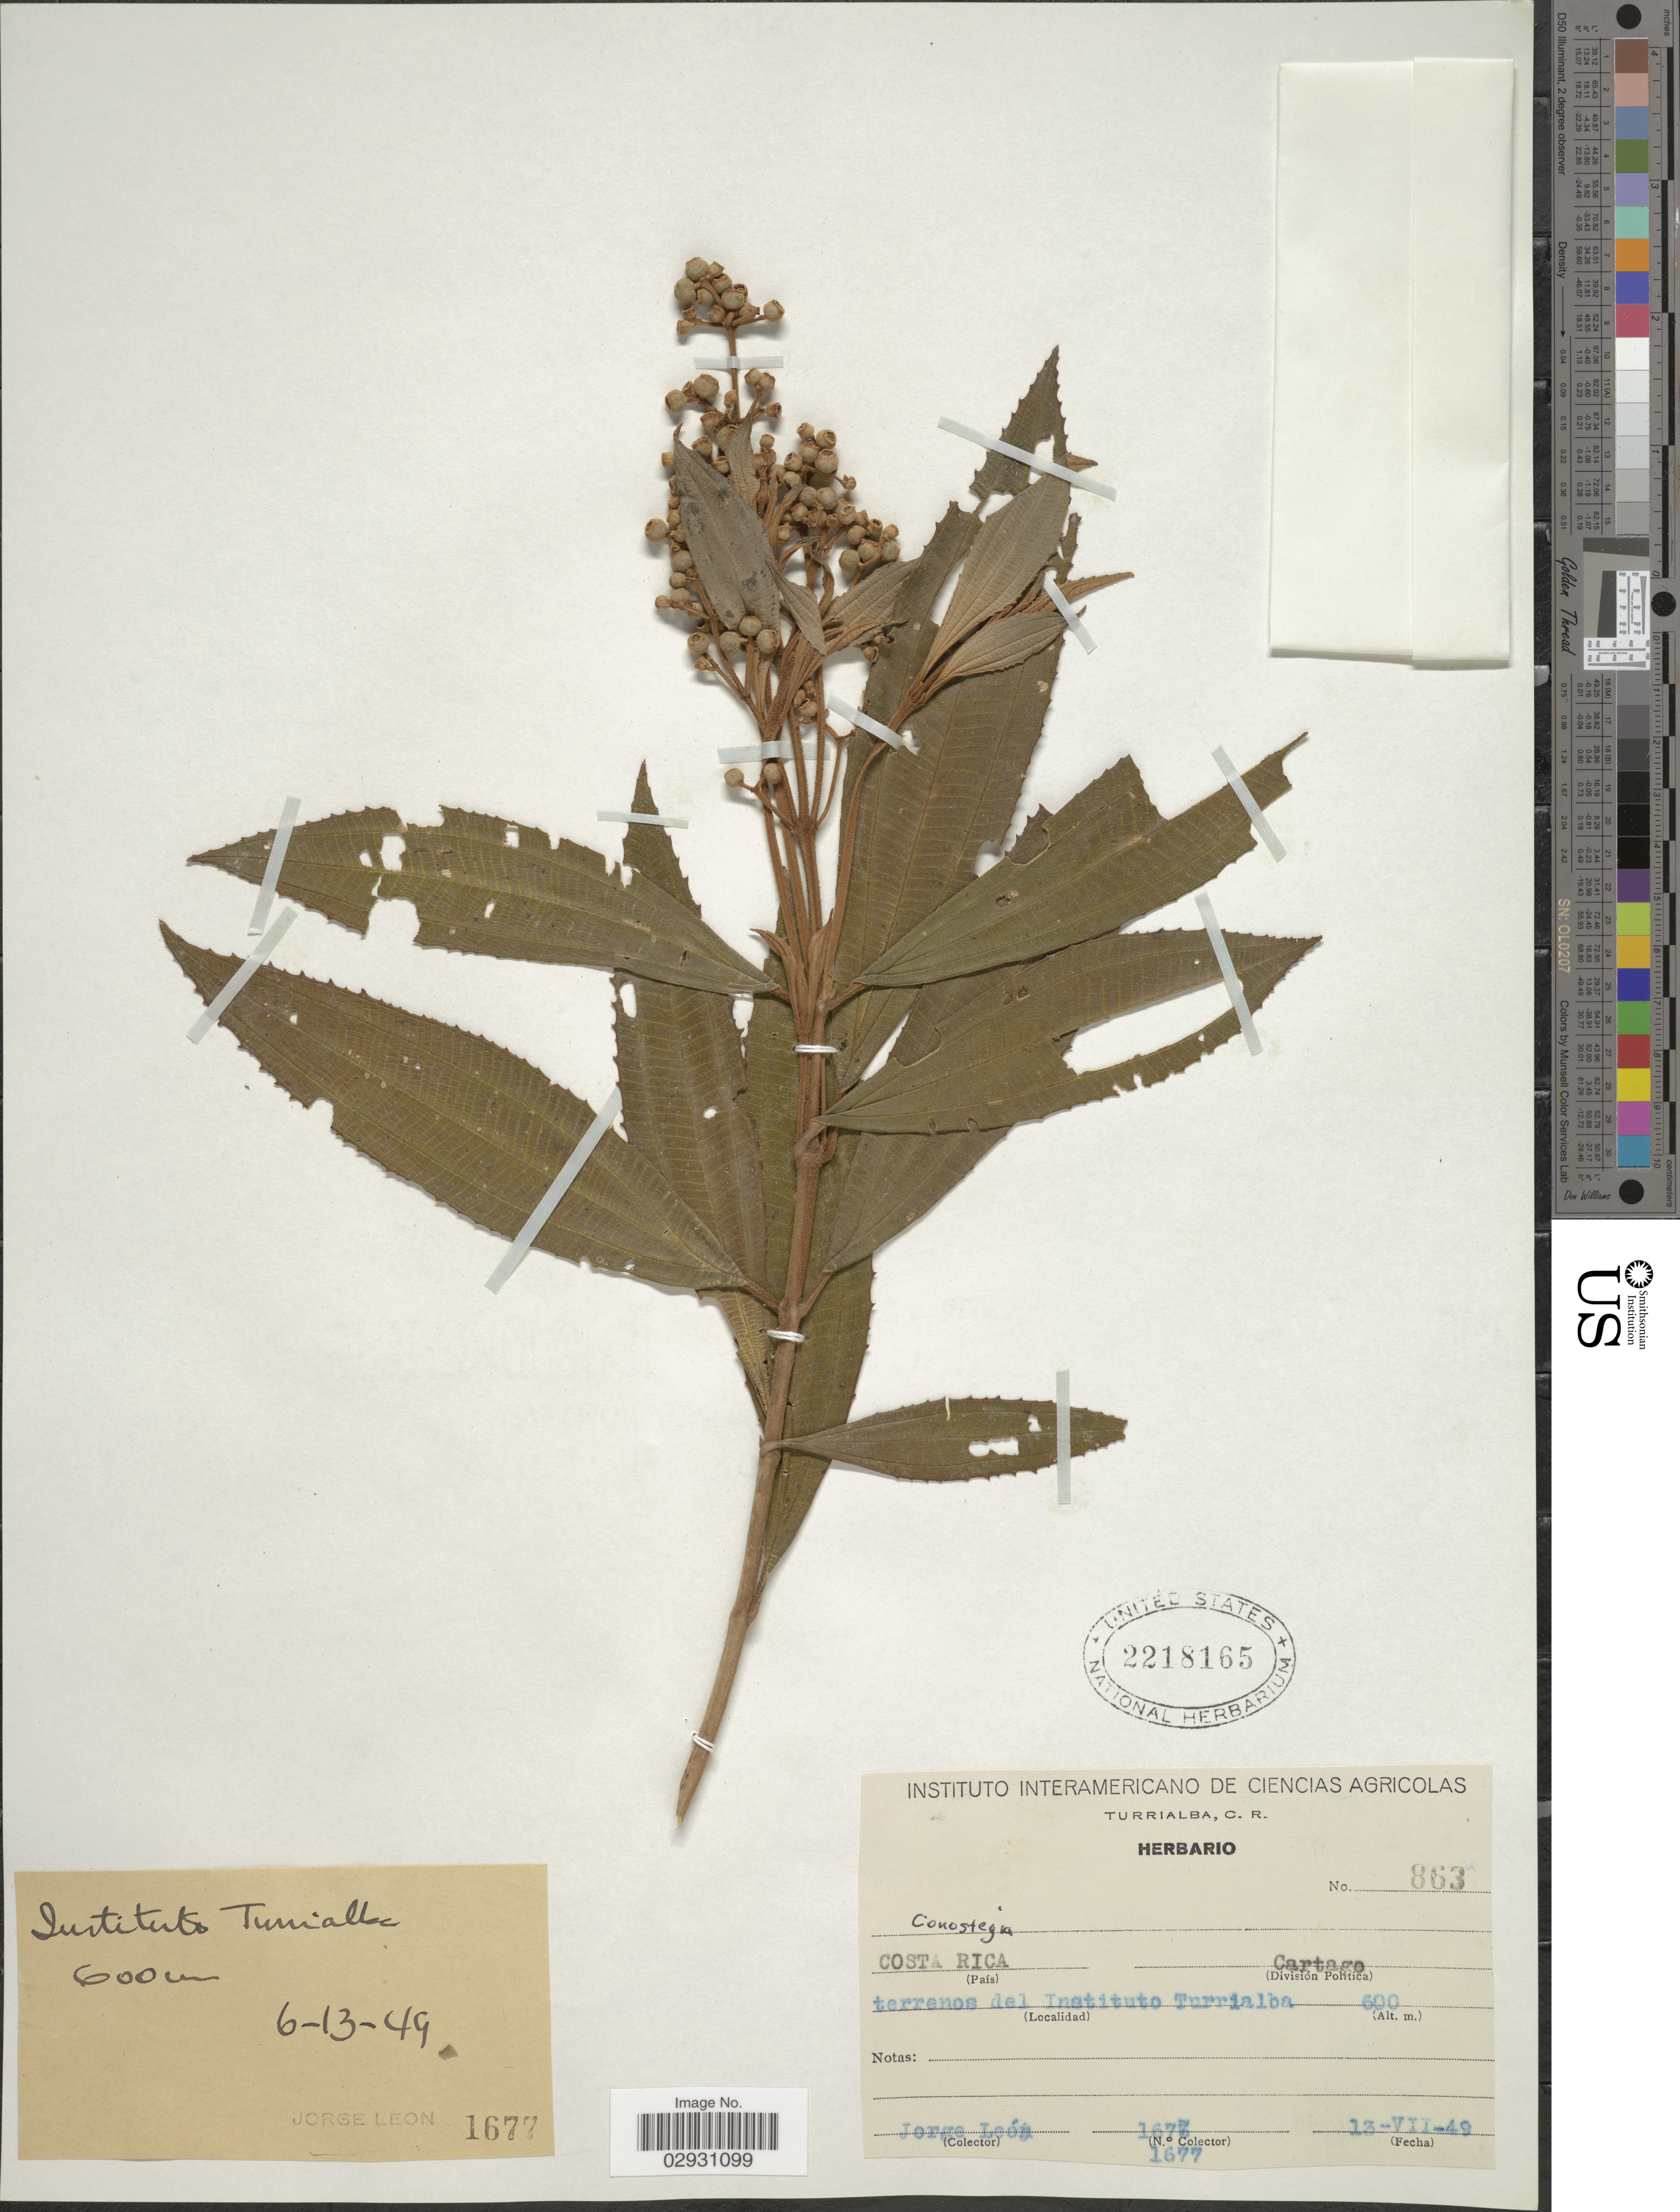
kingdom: Plantae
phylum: Tracheophyta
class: Magnoliopsida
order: Myrtales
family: Melastomataceae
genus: Conostegia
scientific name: Conostegia quadrangularis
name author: Schltdl. ex Steud.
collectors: J. León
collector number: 1677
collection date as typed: Transcribed d/m/y: 13/7/49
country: Costa Rica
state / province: Cartago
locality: Terrenos del Instituto Turrialba.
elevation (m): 600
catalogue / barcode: US 2218165